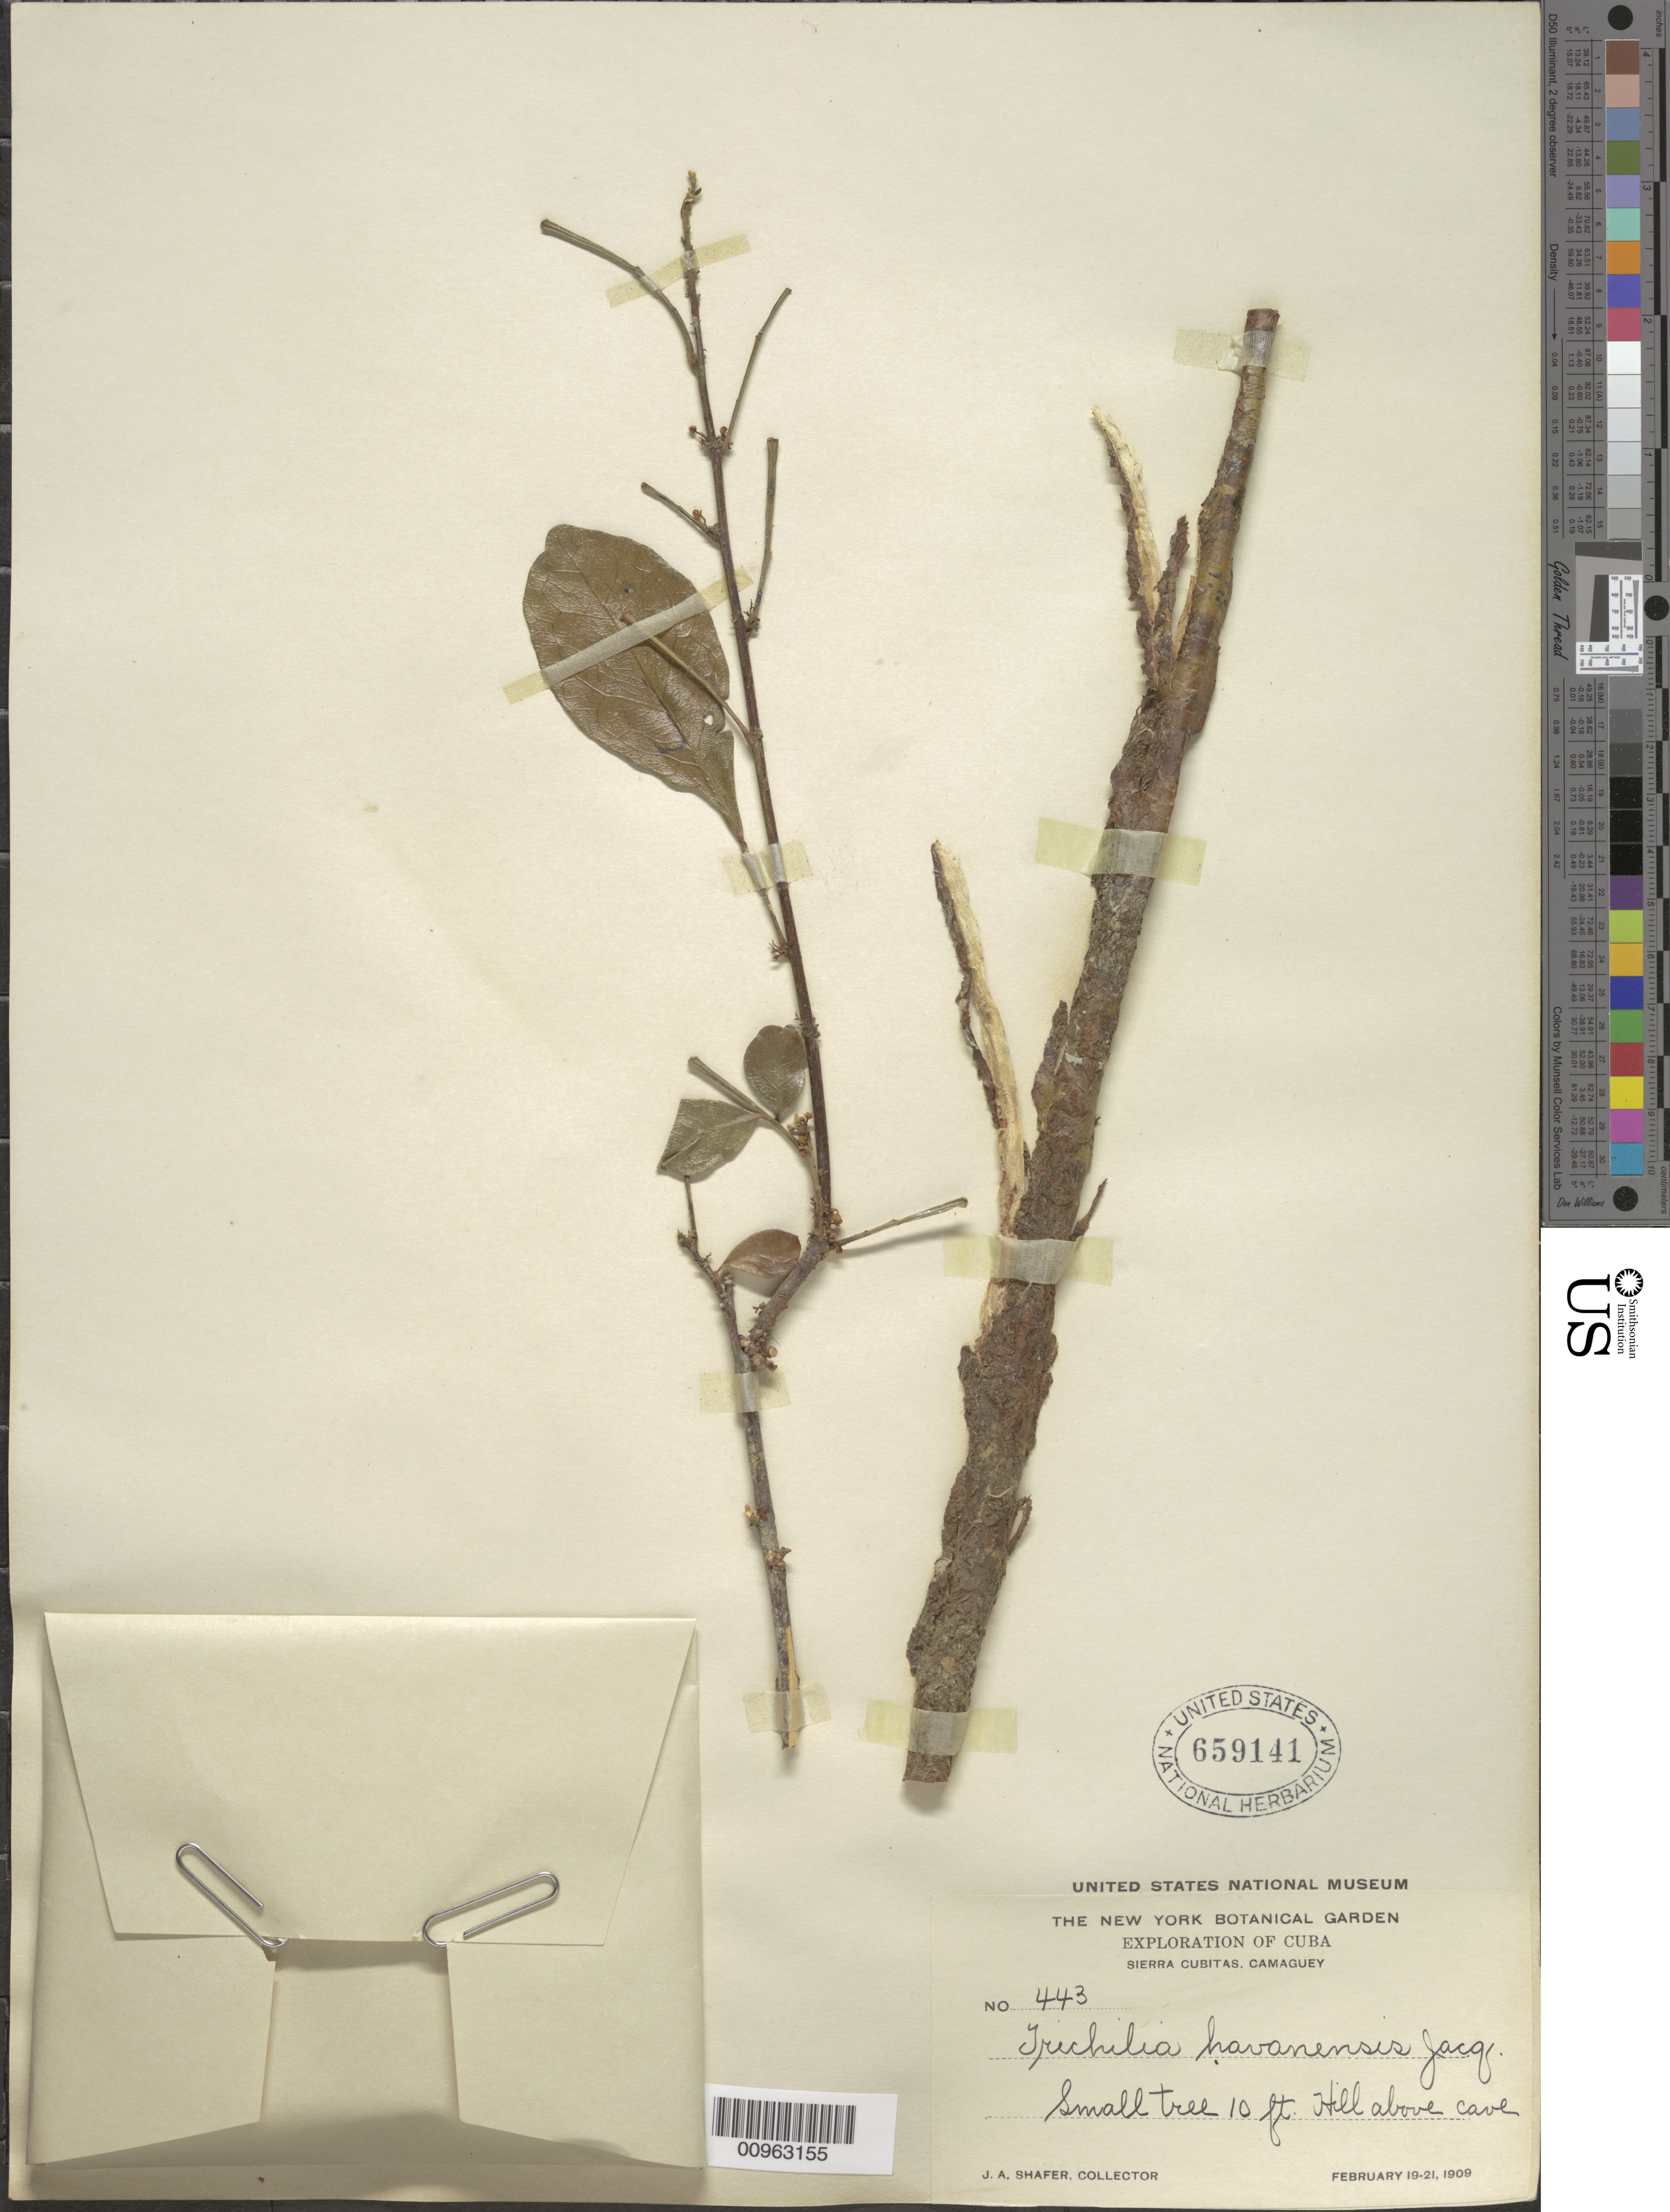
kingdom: Plantae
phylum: Tracheophyta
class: Magnoliopsida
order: Sapindales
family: Meliaceae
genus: Trichilia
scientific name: Trichilia havanensis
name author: Jacq.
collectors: J. A. Shafer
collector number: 443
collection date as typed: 19 Feb 1909 to 21 Feb 1909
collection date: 1909-02-19/1909-02-21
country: Cuba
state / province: Camagüey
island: Cuba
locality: Sierra Cubitas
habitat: Hill above cave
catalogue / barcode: US 659141